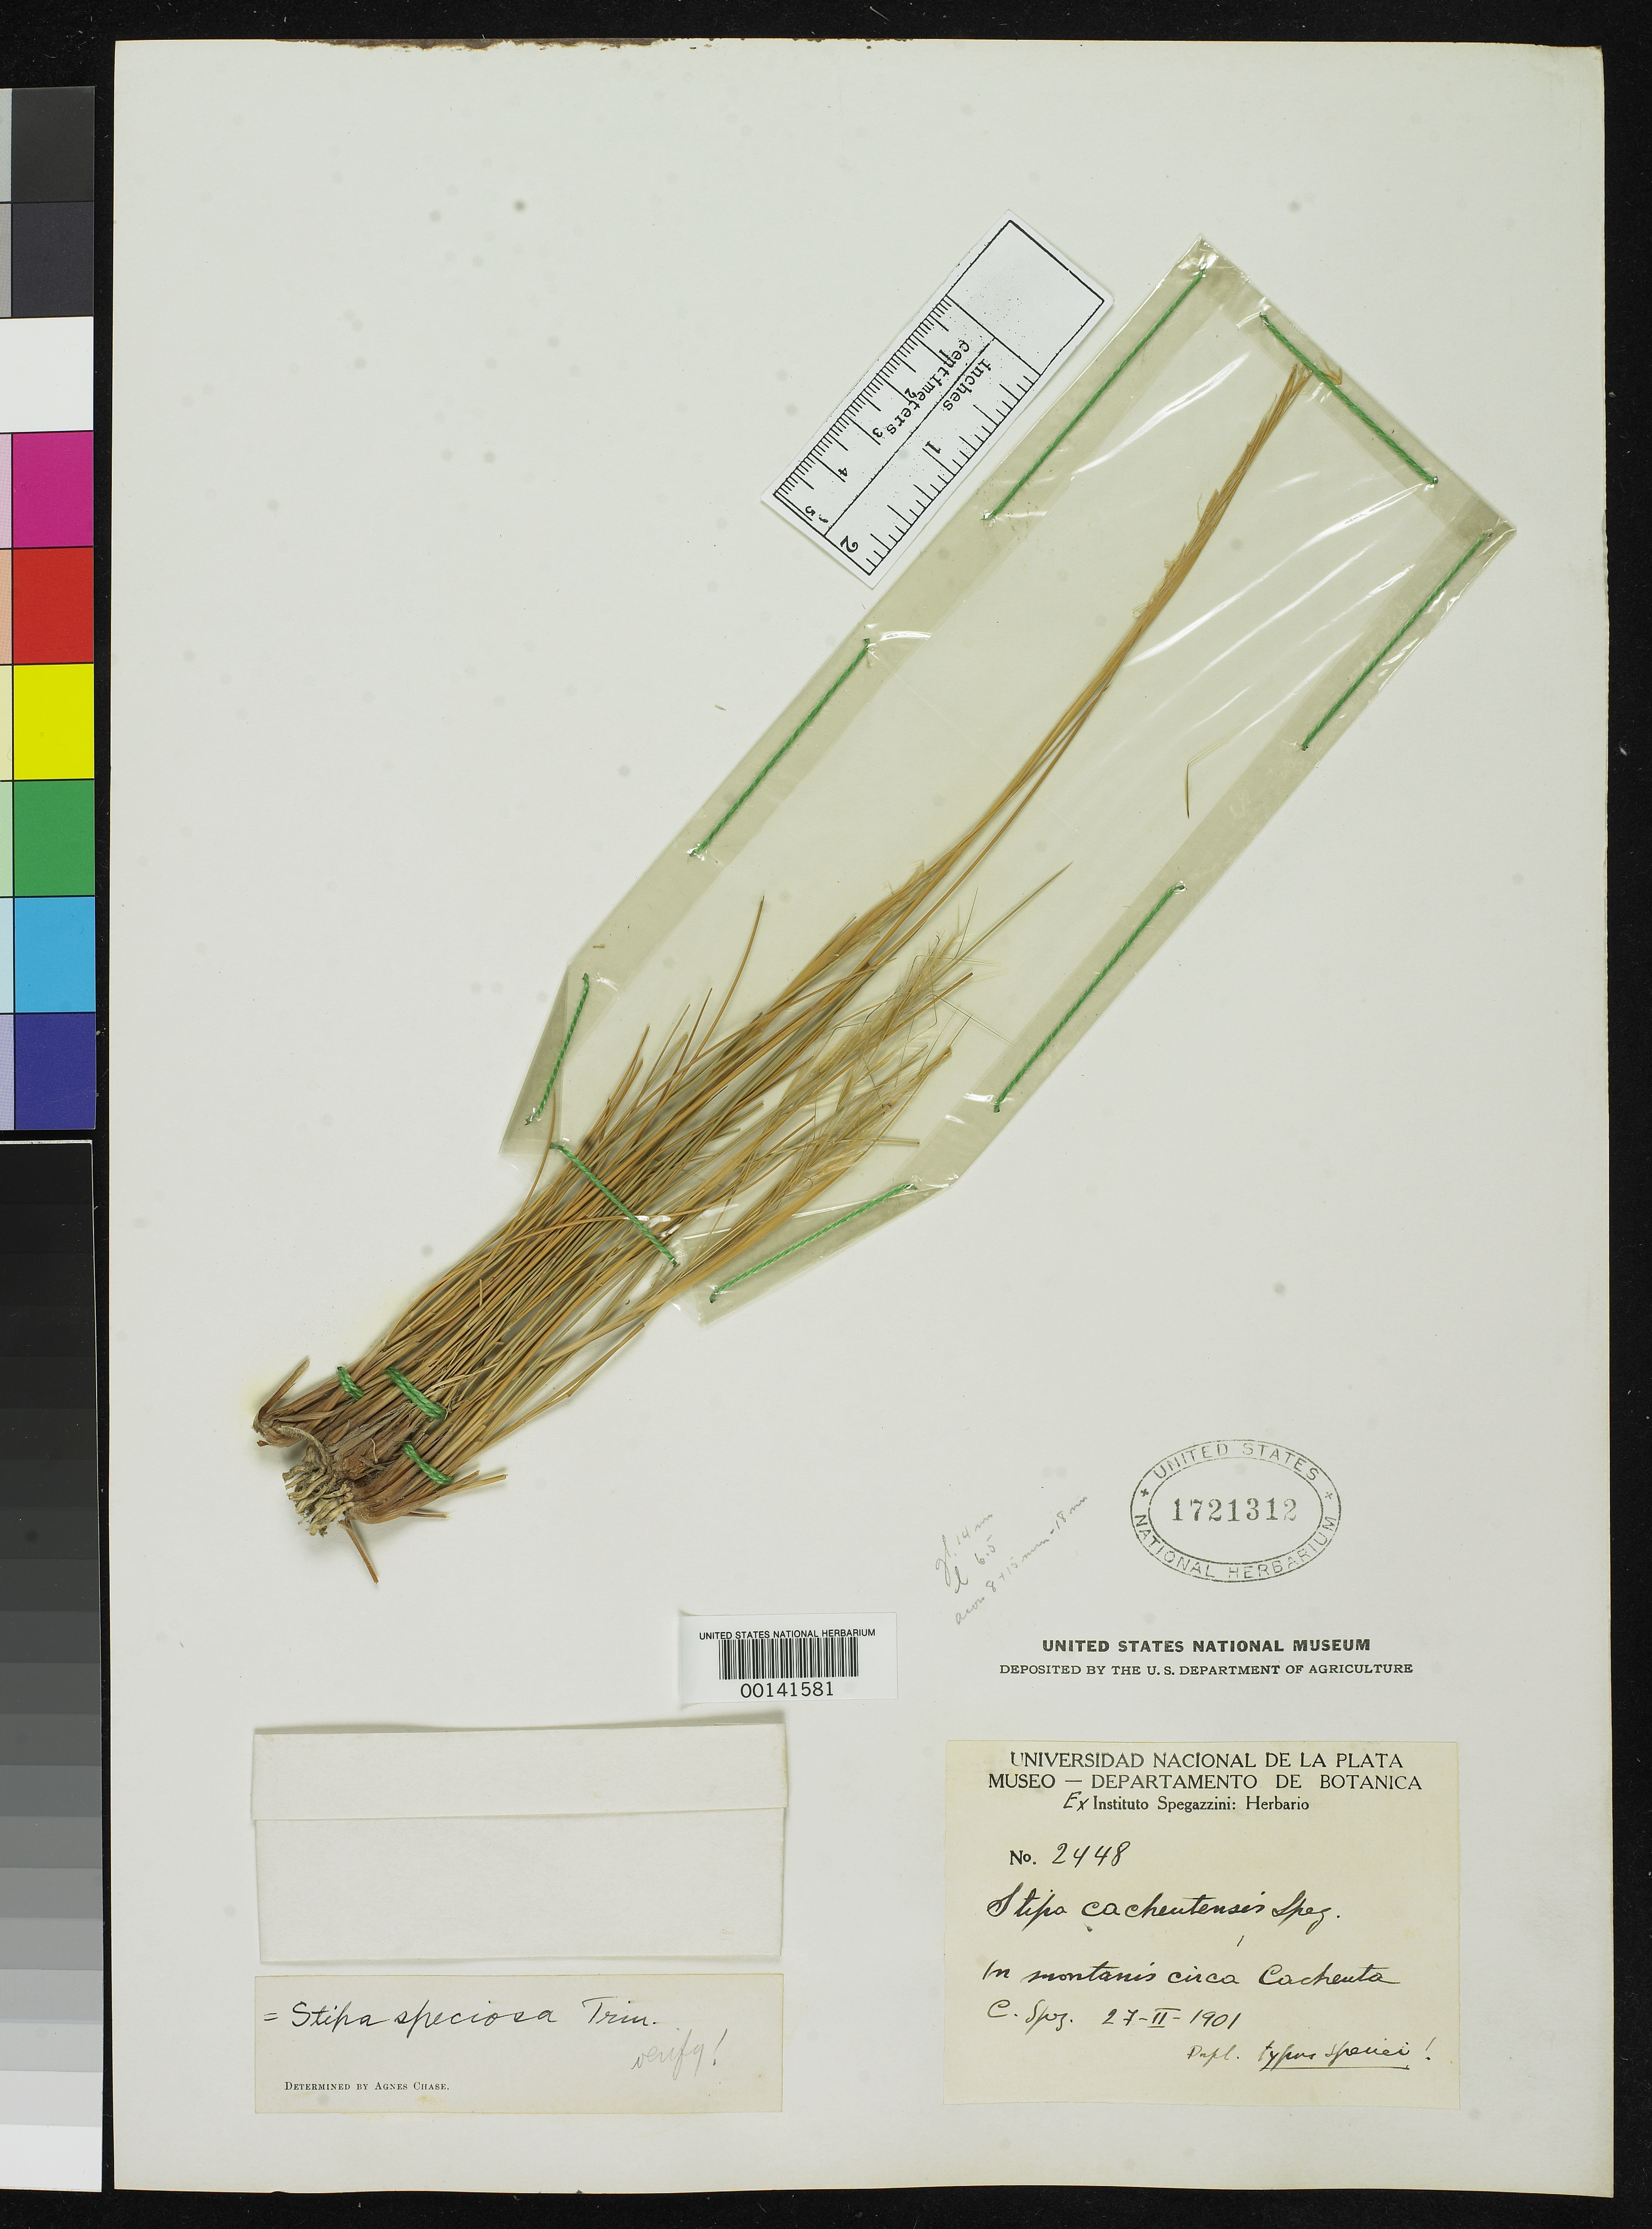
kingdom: Plantae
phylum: Tracheophyta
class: Liliopsida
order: Poales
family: Poaceae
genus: Stipa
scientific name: Stipa cacheutensis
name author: Speg.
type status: Isotype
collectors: C. L. Spegazzini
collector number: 2448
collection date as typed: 27 Feb 1901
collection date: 1901-02-27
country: Argentina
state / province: Mendoza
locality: Desde Cacheuta hasta Piente del Inca.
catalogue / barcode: US 1721312